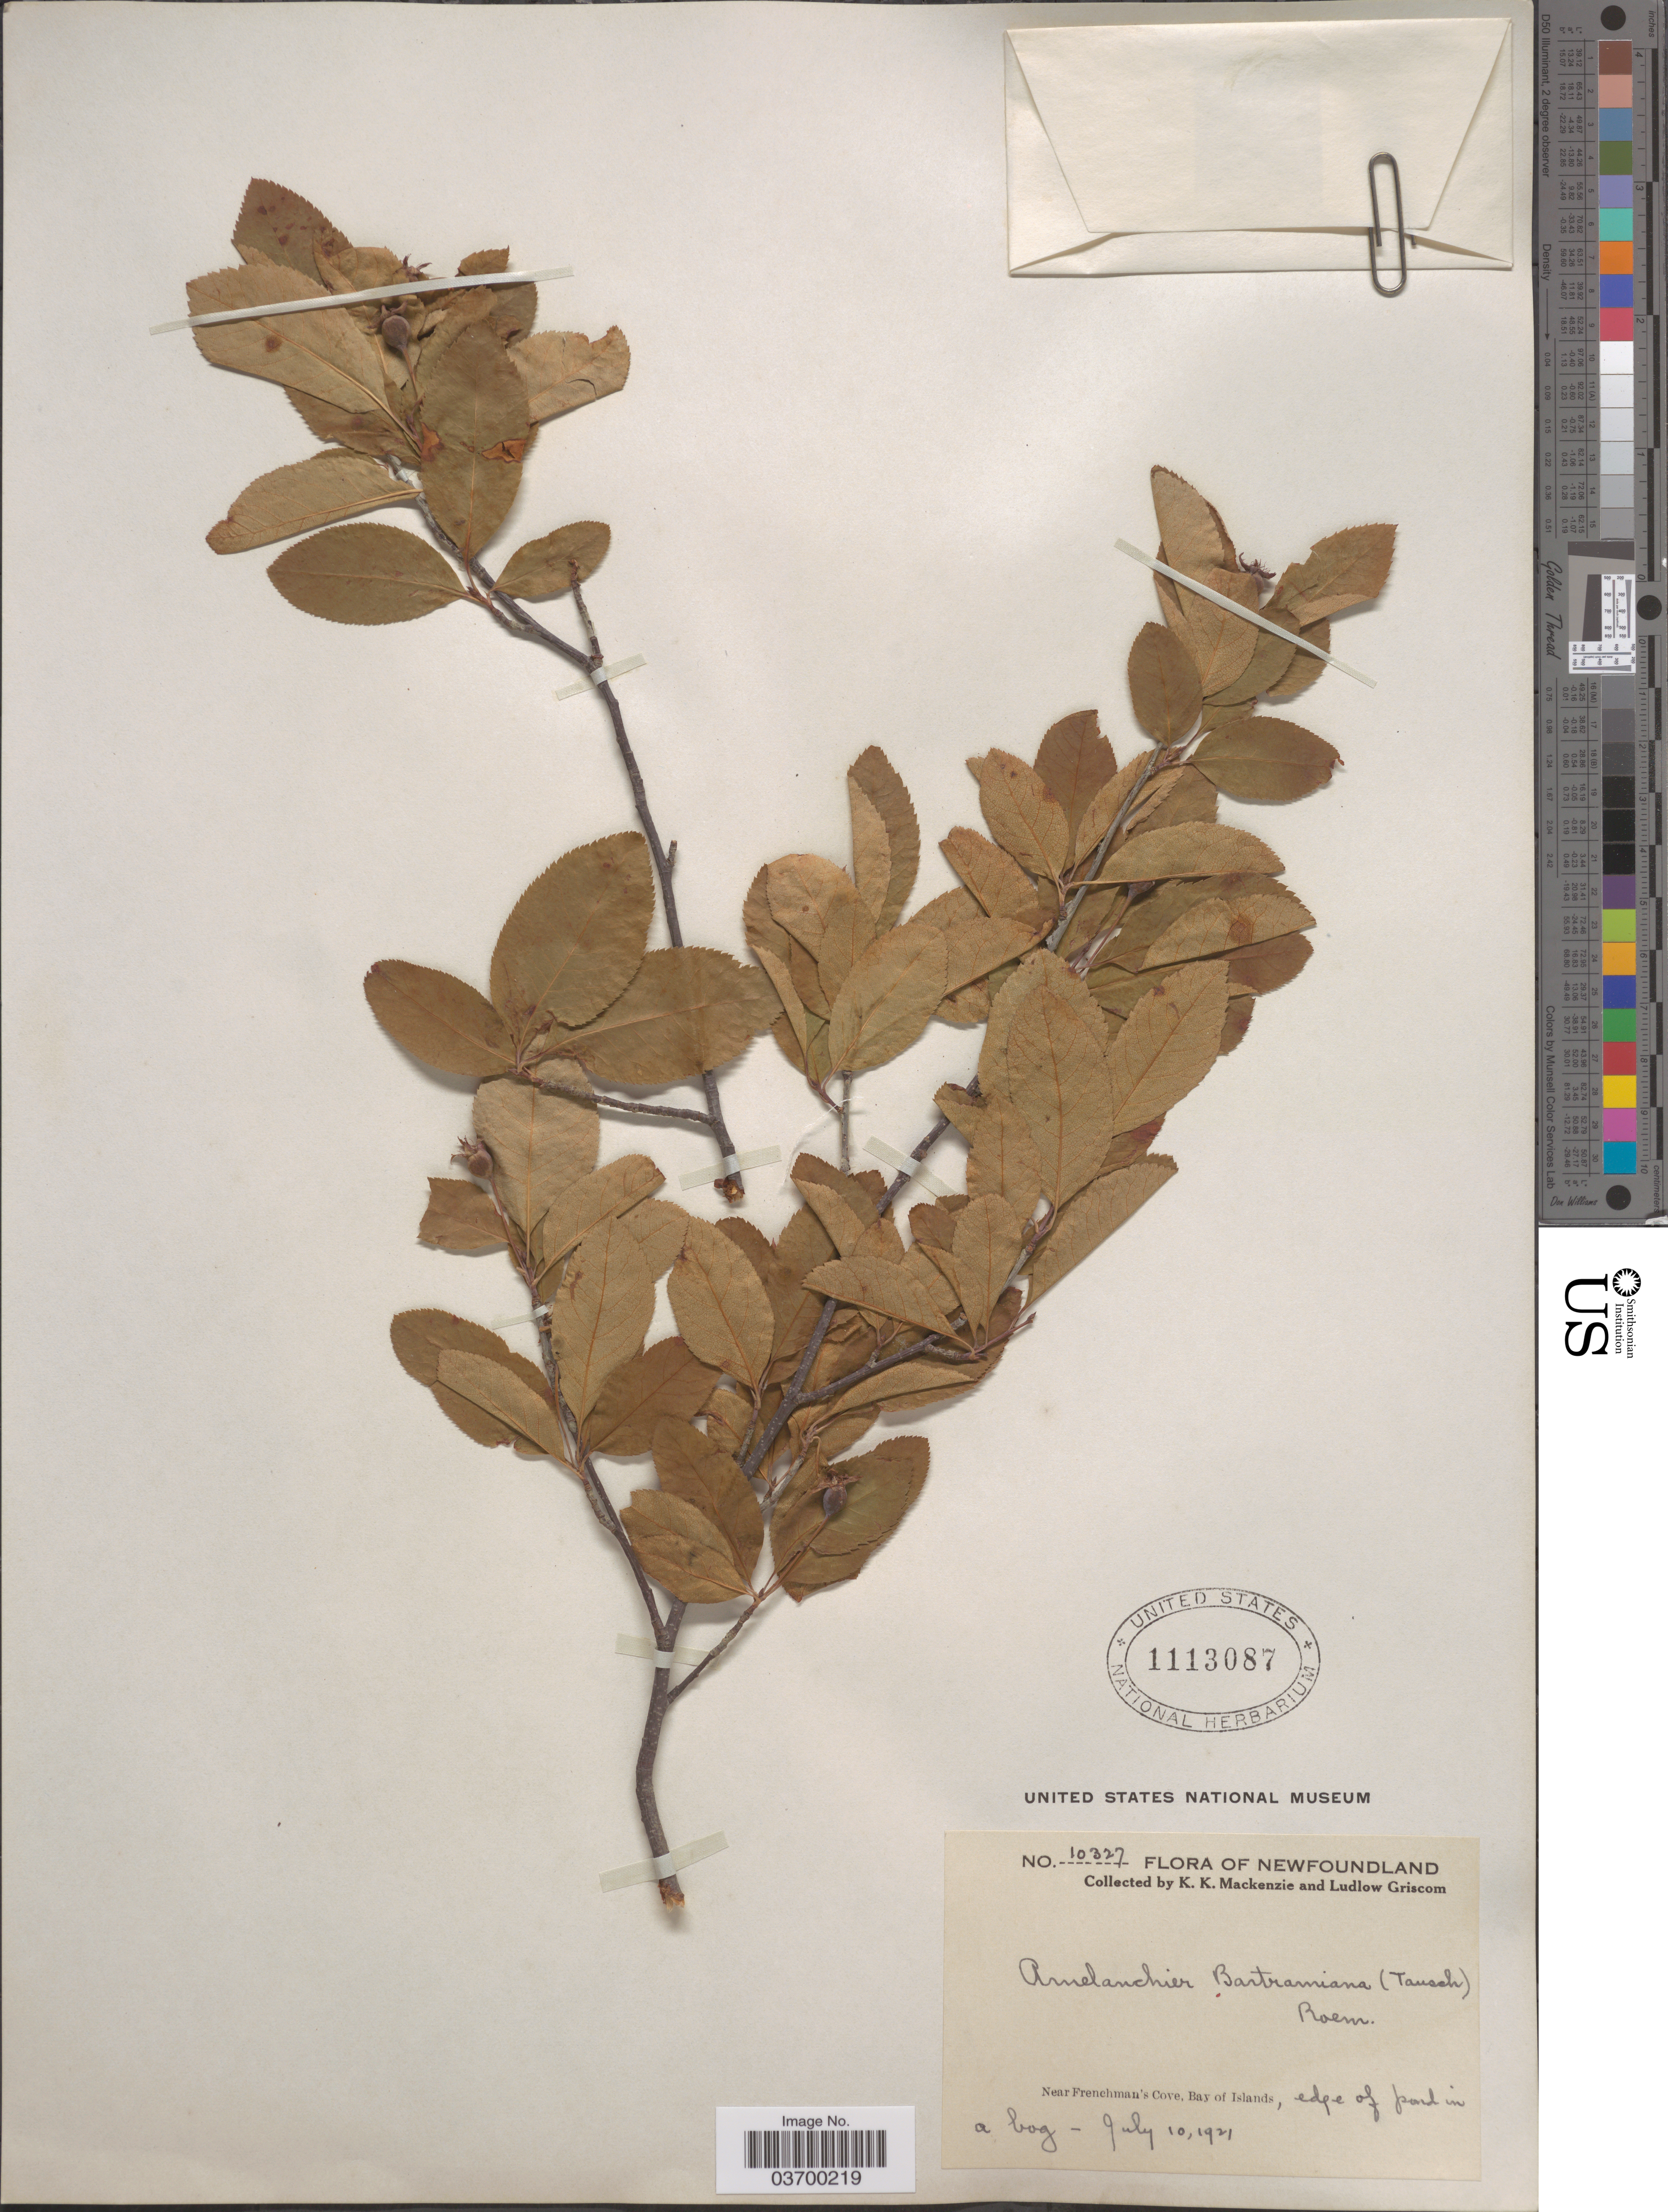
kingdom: Plantae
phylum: Tracheophyta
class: Magnoliopsida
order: Rosales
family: Rosaceae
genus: Amelanchier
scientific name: Amelanchier bartramiana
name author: (Tausch) M. Roem.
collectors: K. K. Mackenzie & L. Griscom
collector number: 10327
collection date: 1921-07-10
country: Canada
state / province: Newfoundland and Labrador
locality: Near Frenchman's Cove, Bay of Islands.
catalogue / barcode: US 1113087